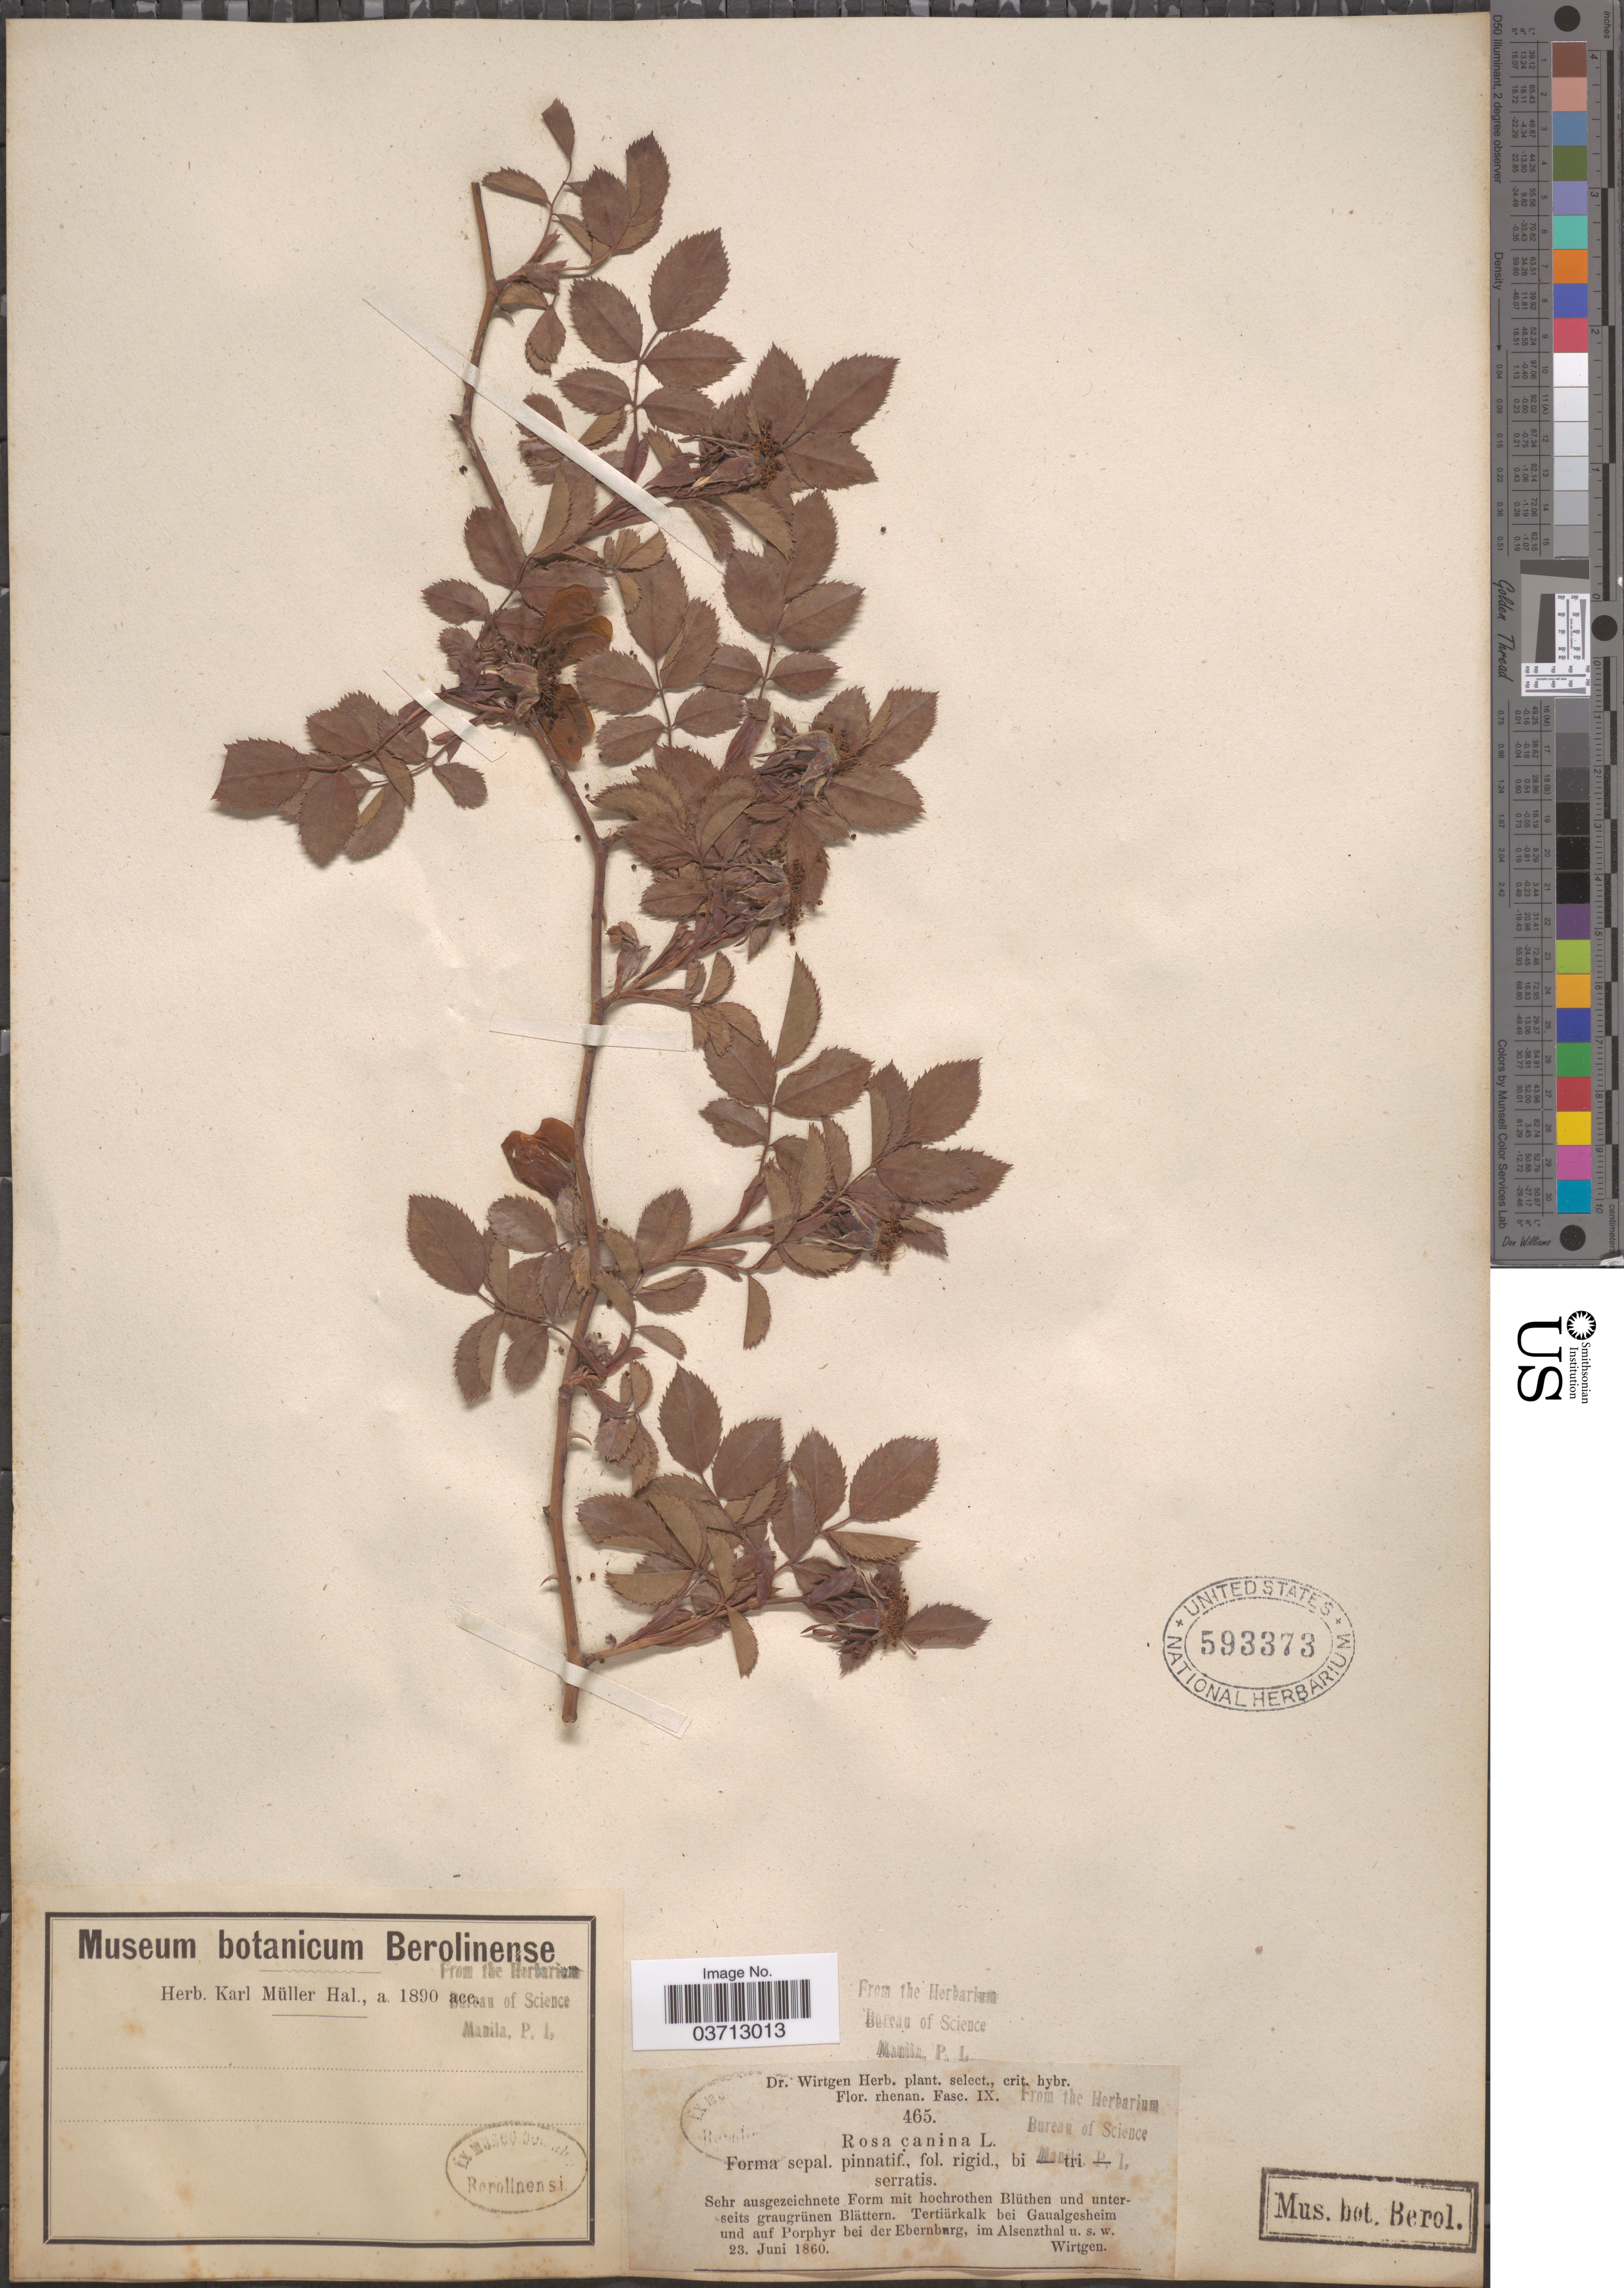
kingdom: Plantae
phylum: Tracheophyta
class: Magnoliopsida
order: Rosales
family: Rosaceae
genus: Rosa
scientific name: Rosa canina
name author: L.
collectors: Wirtgen, --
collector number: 465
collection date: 1860-06-23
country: Germany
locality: Tertiärkalk bei Gaualgesheim und auf Pophyr bei der Ebernburg, im Alsenzthal.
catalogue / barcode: US 593373